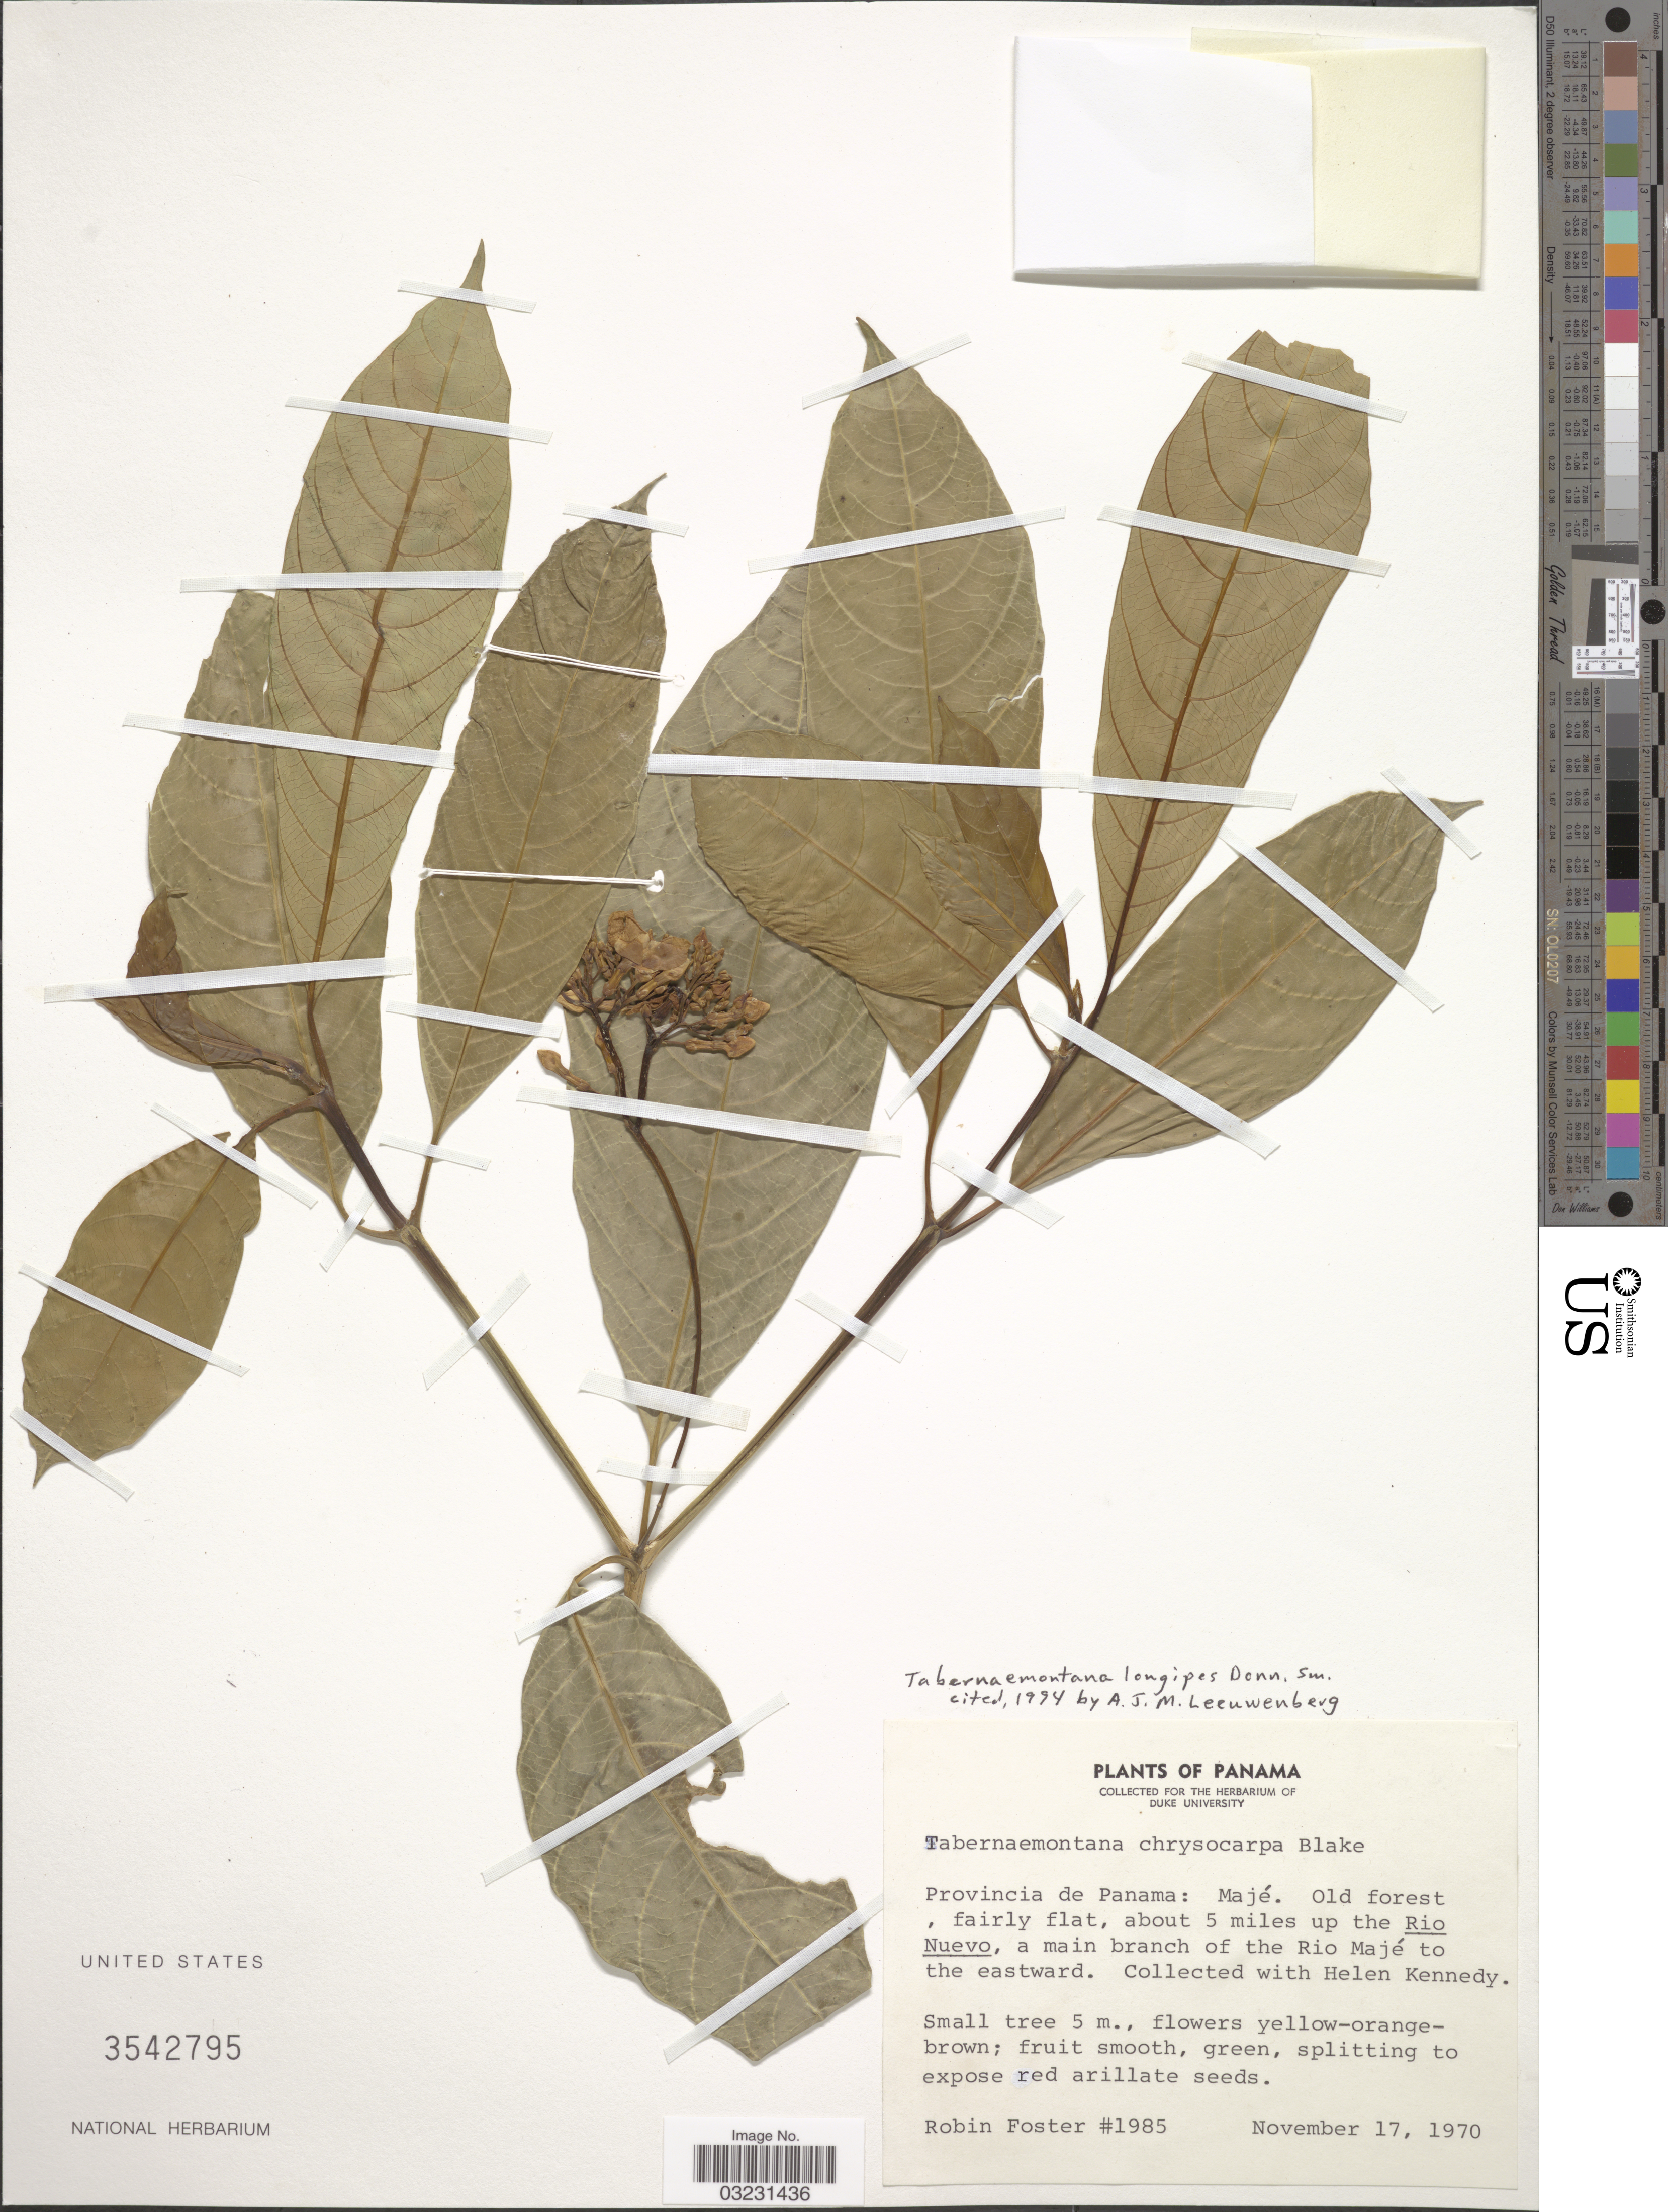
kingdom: Plantae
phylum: Tracheophyta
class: Magnoliopsida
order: Gentianales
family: Apocynaceae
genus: Tabernaemontana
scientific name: Tabernaemontana longipes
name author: Donn. Sm.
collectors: R. B. Foster & H. Kennedy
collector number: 1985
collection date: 1970-11-17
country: Panama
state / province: Panamá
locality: Majé. Old forest, fairly flat, about 5 miles up the Rio Nuevo, a main branch of the Rio Majé to the eastward.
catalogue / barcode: US 3542795